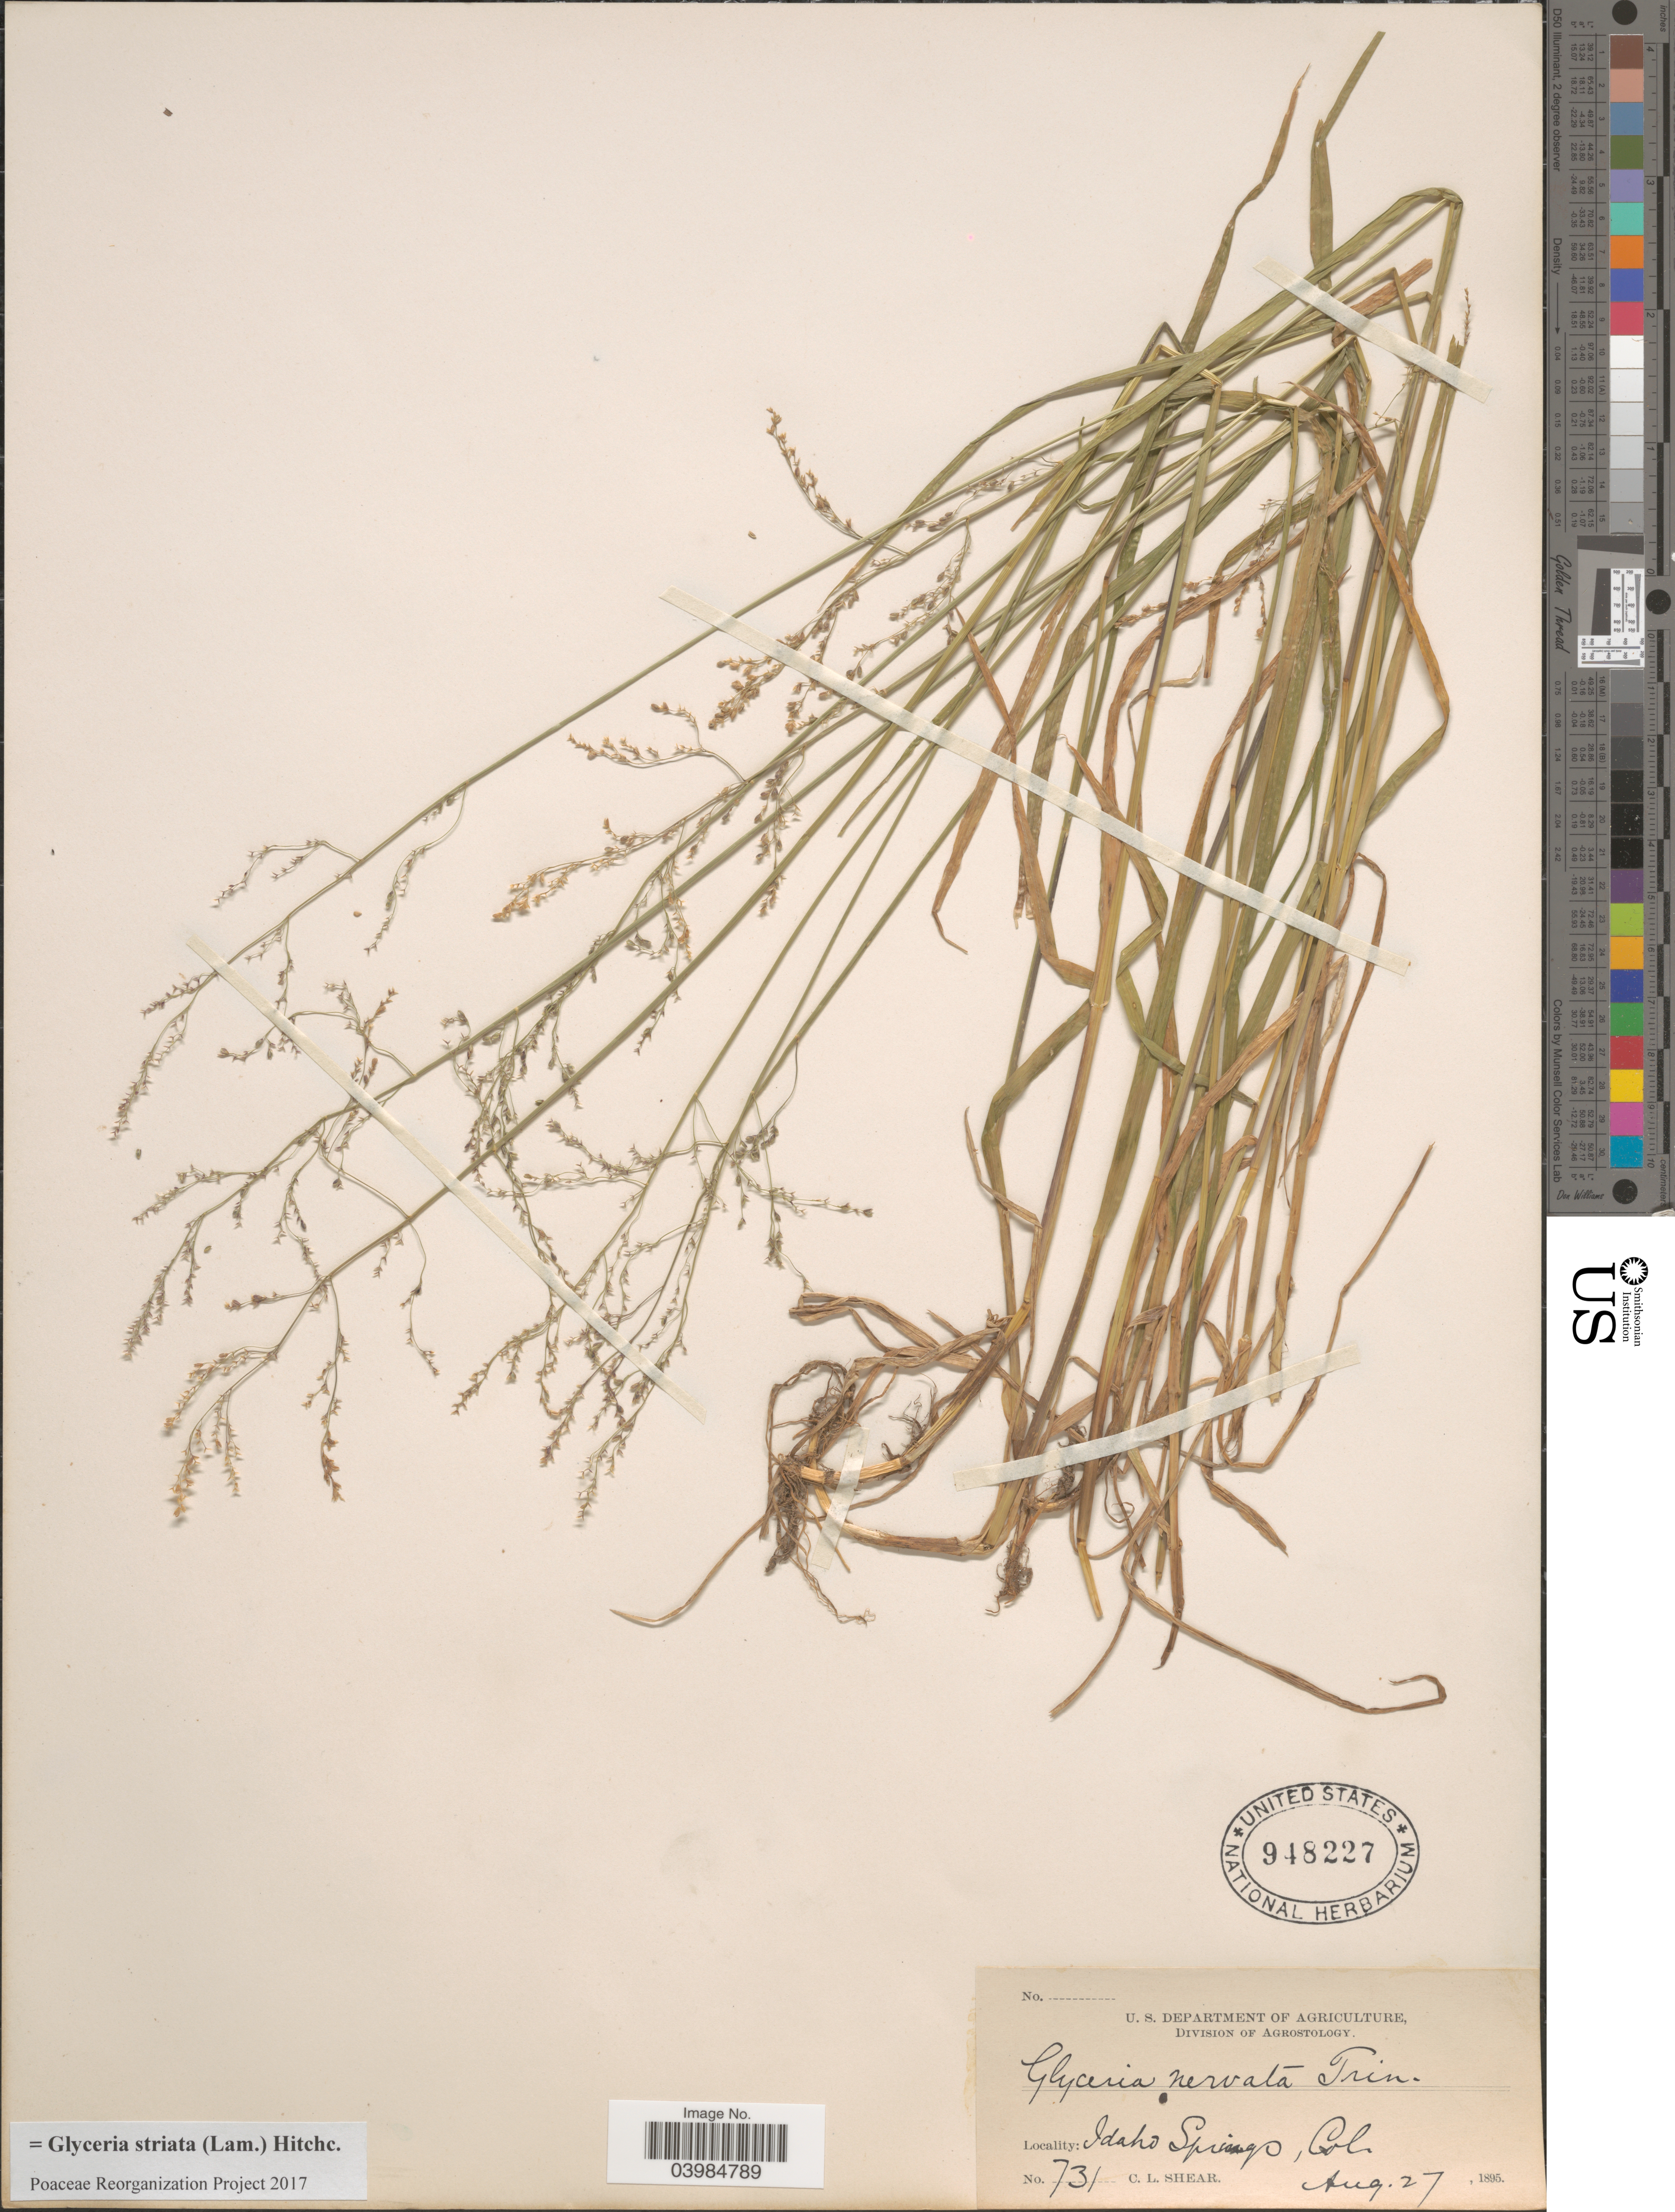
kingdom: Plantae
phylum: Tracheophyta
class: Liliopsida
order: Poales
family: Poaceae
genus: Glyceria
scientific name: Glyceria striata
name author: (Lam.) Hitchc.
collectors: C. L. Shear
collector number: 731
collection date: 1895-08-27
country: United States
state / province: Colorado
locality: Idaho Springs.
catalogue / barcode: US 948227